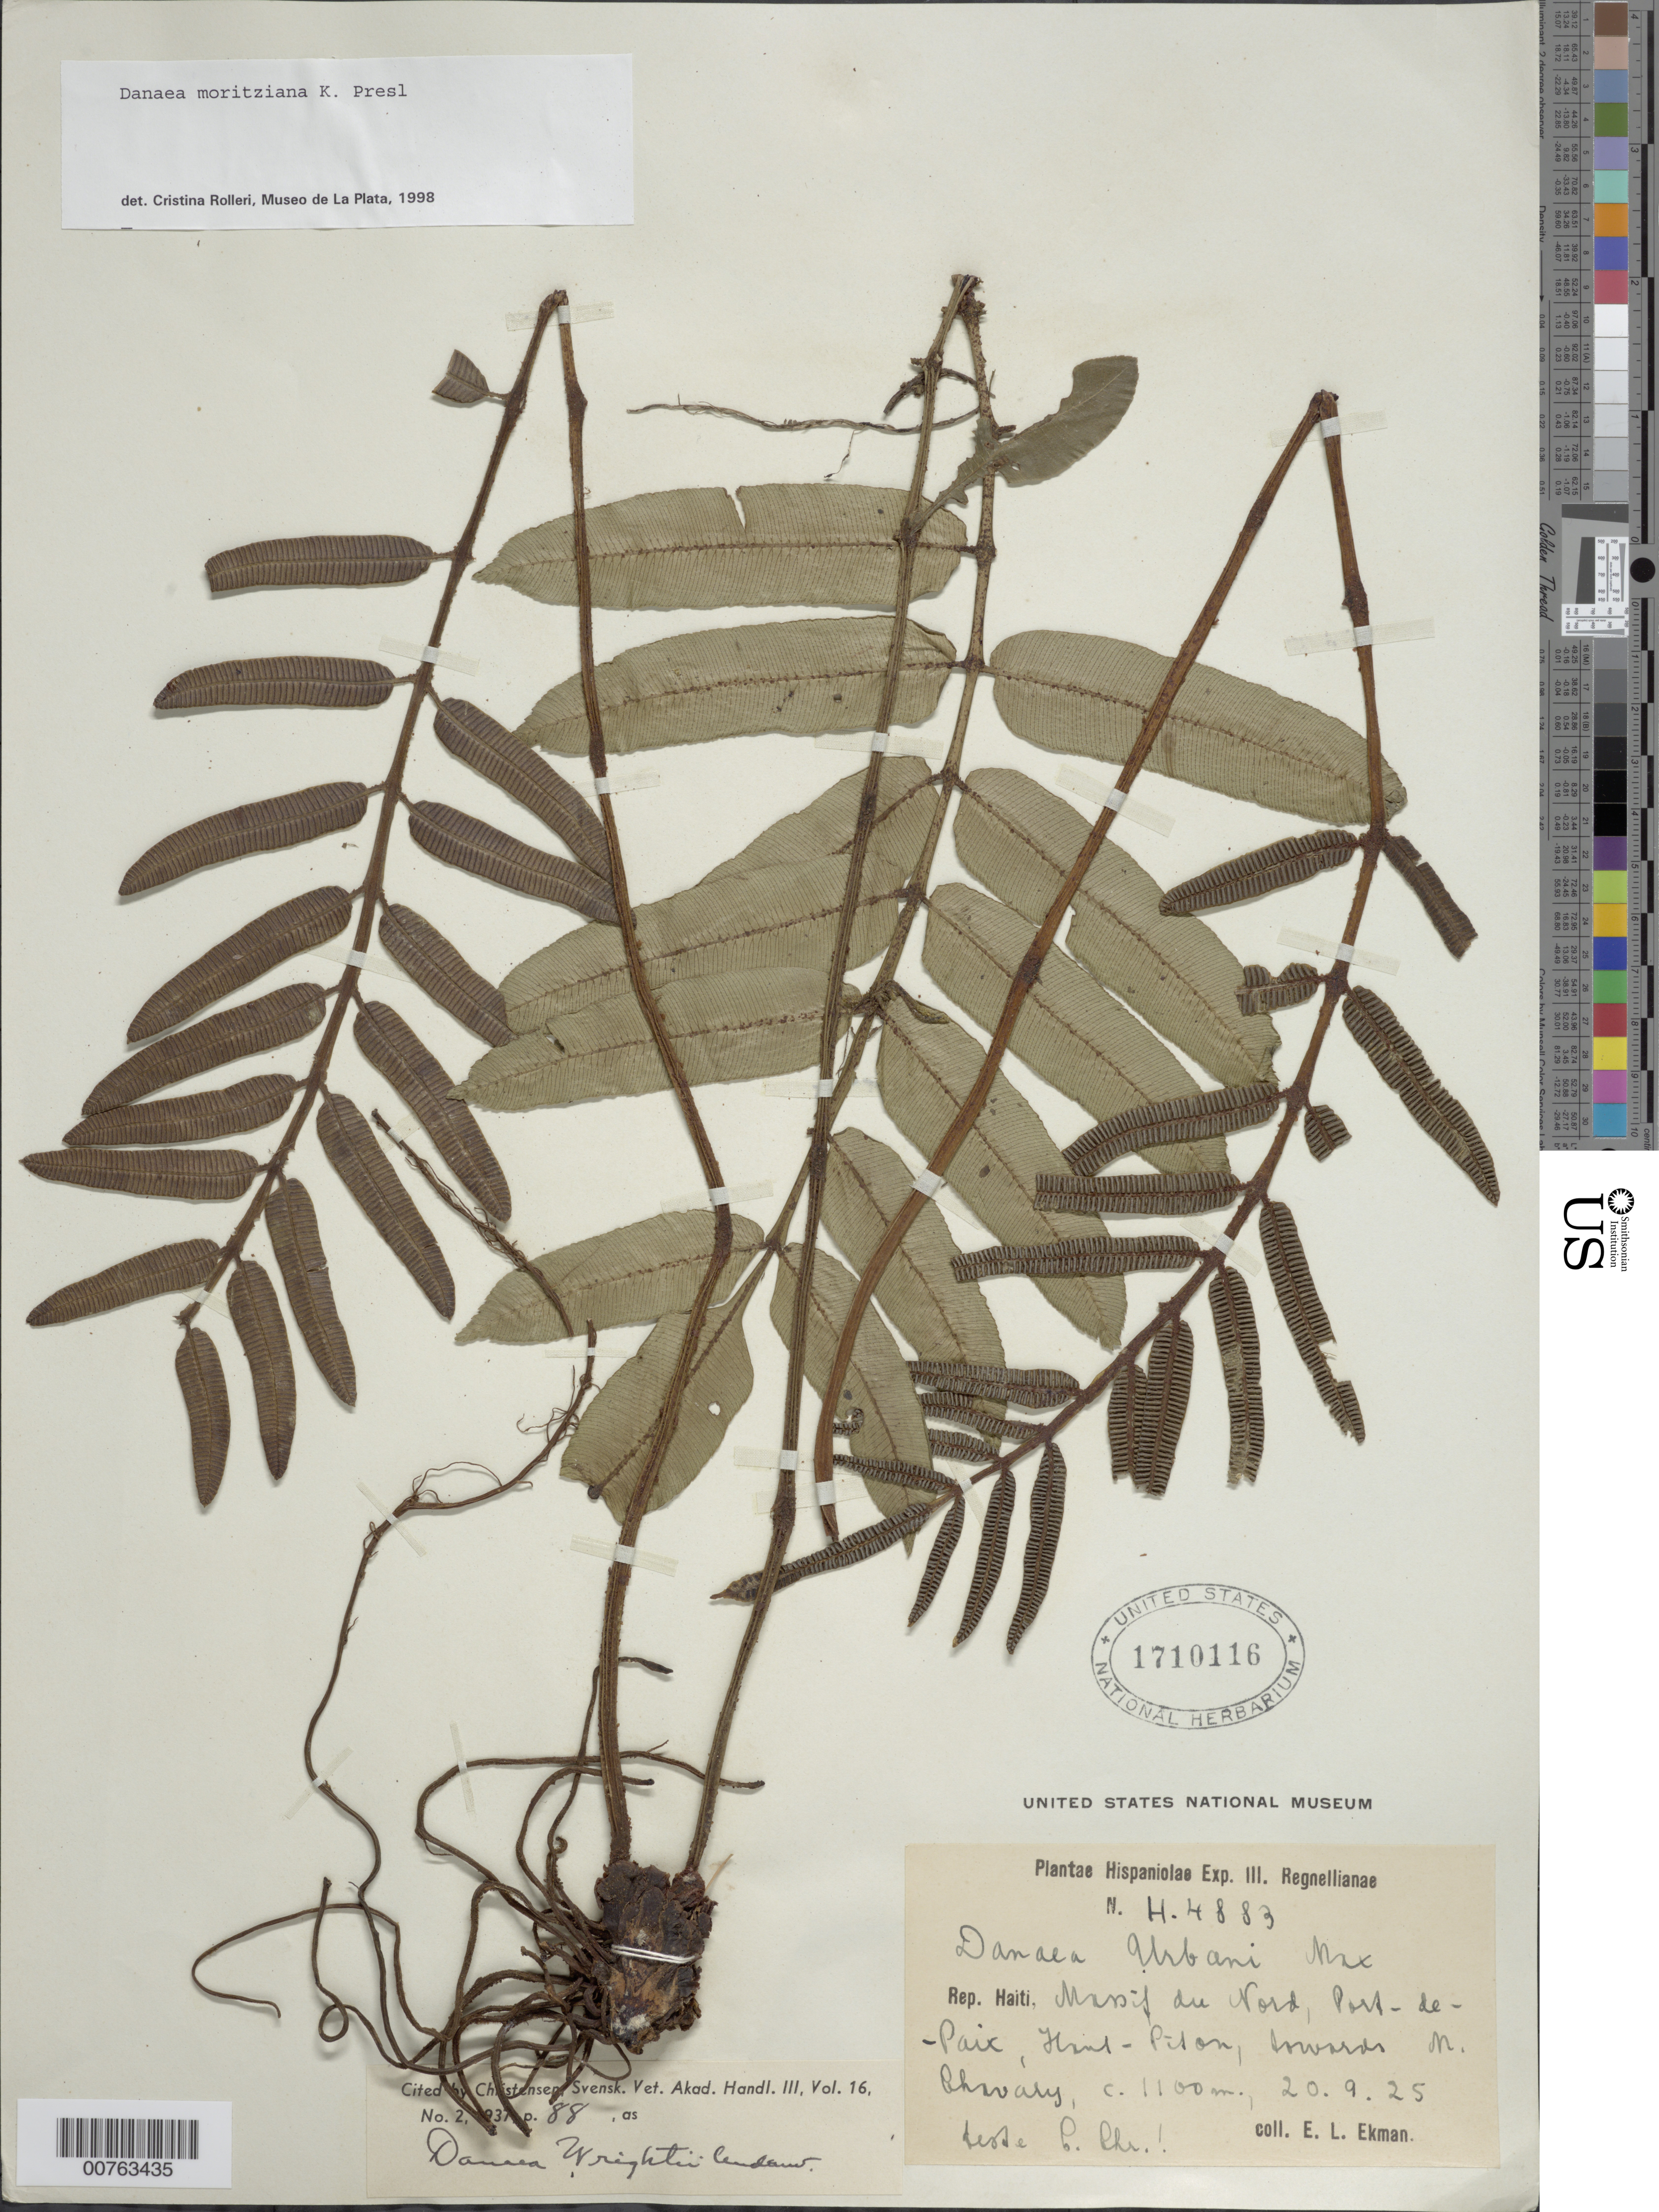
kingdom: Plantae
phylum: Tracheophyta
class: Polypodiopsida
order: Marattiales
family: Marattiaceae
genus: Danaea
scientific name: Danaea moritziana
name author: C. Presl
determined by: Rolleri, Cristina H.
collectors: E. L. Ekman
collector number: H 4883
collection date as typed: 20 Sep 1925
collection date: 1925-09-20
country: Haiti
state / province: Nord-Óuest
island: Hispaniola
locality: Massif du Nord, Port-de-Paix, Haut-Piton, towards M. Chavary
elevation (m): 1100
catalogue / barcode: US 1710116